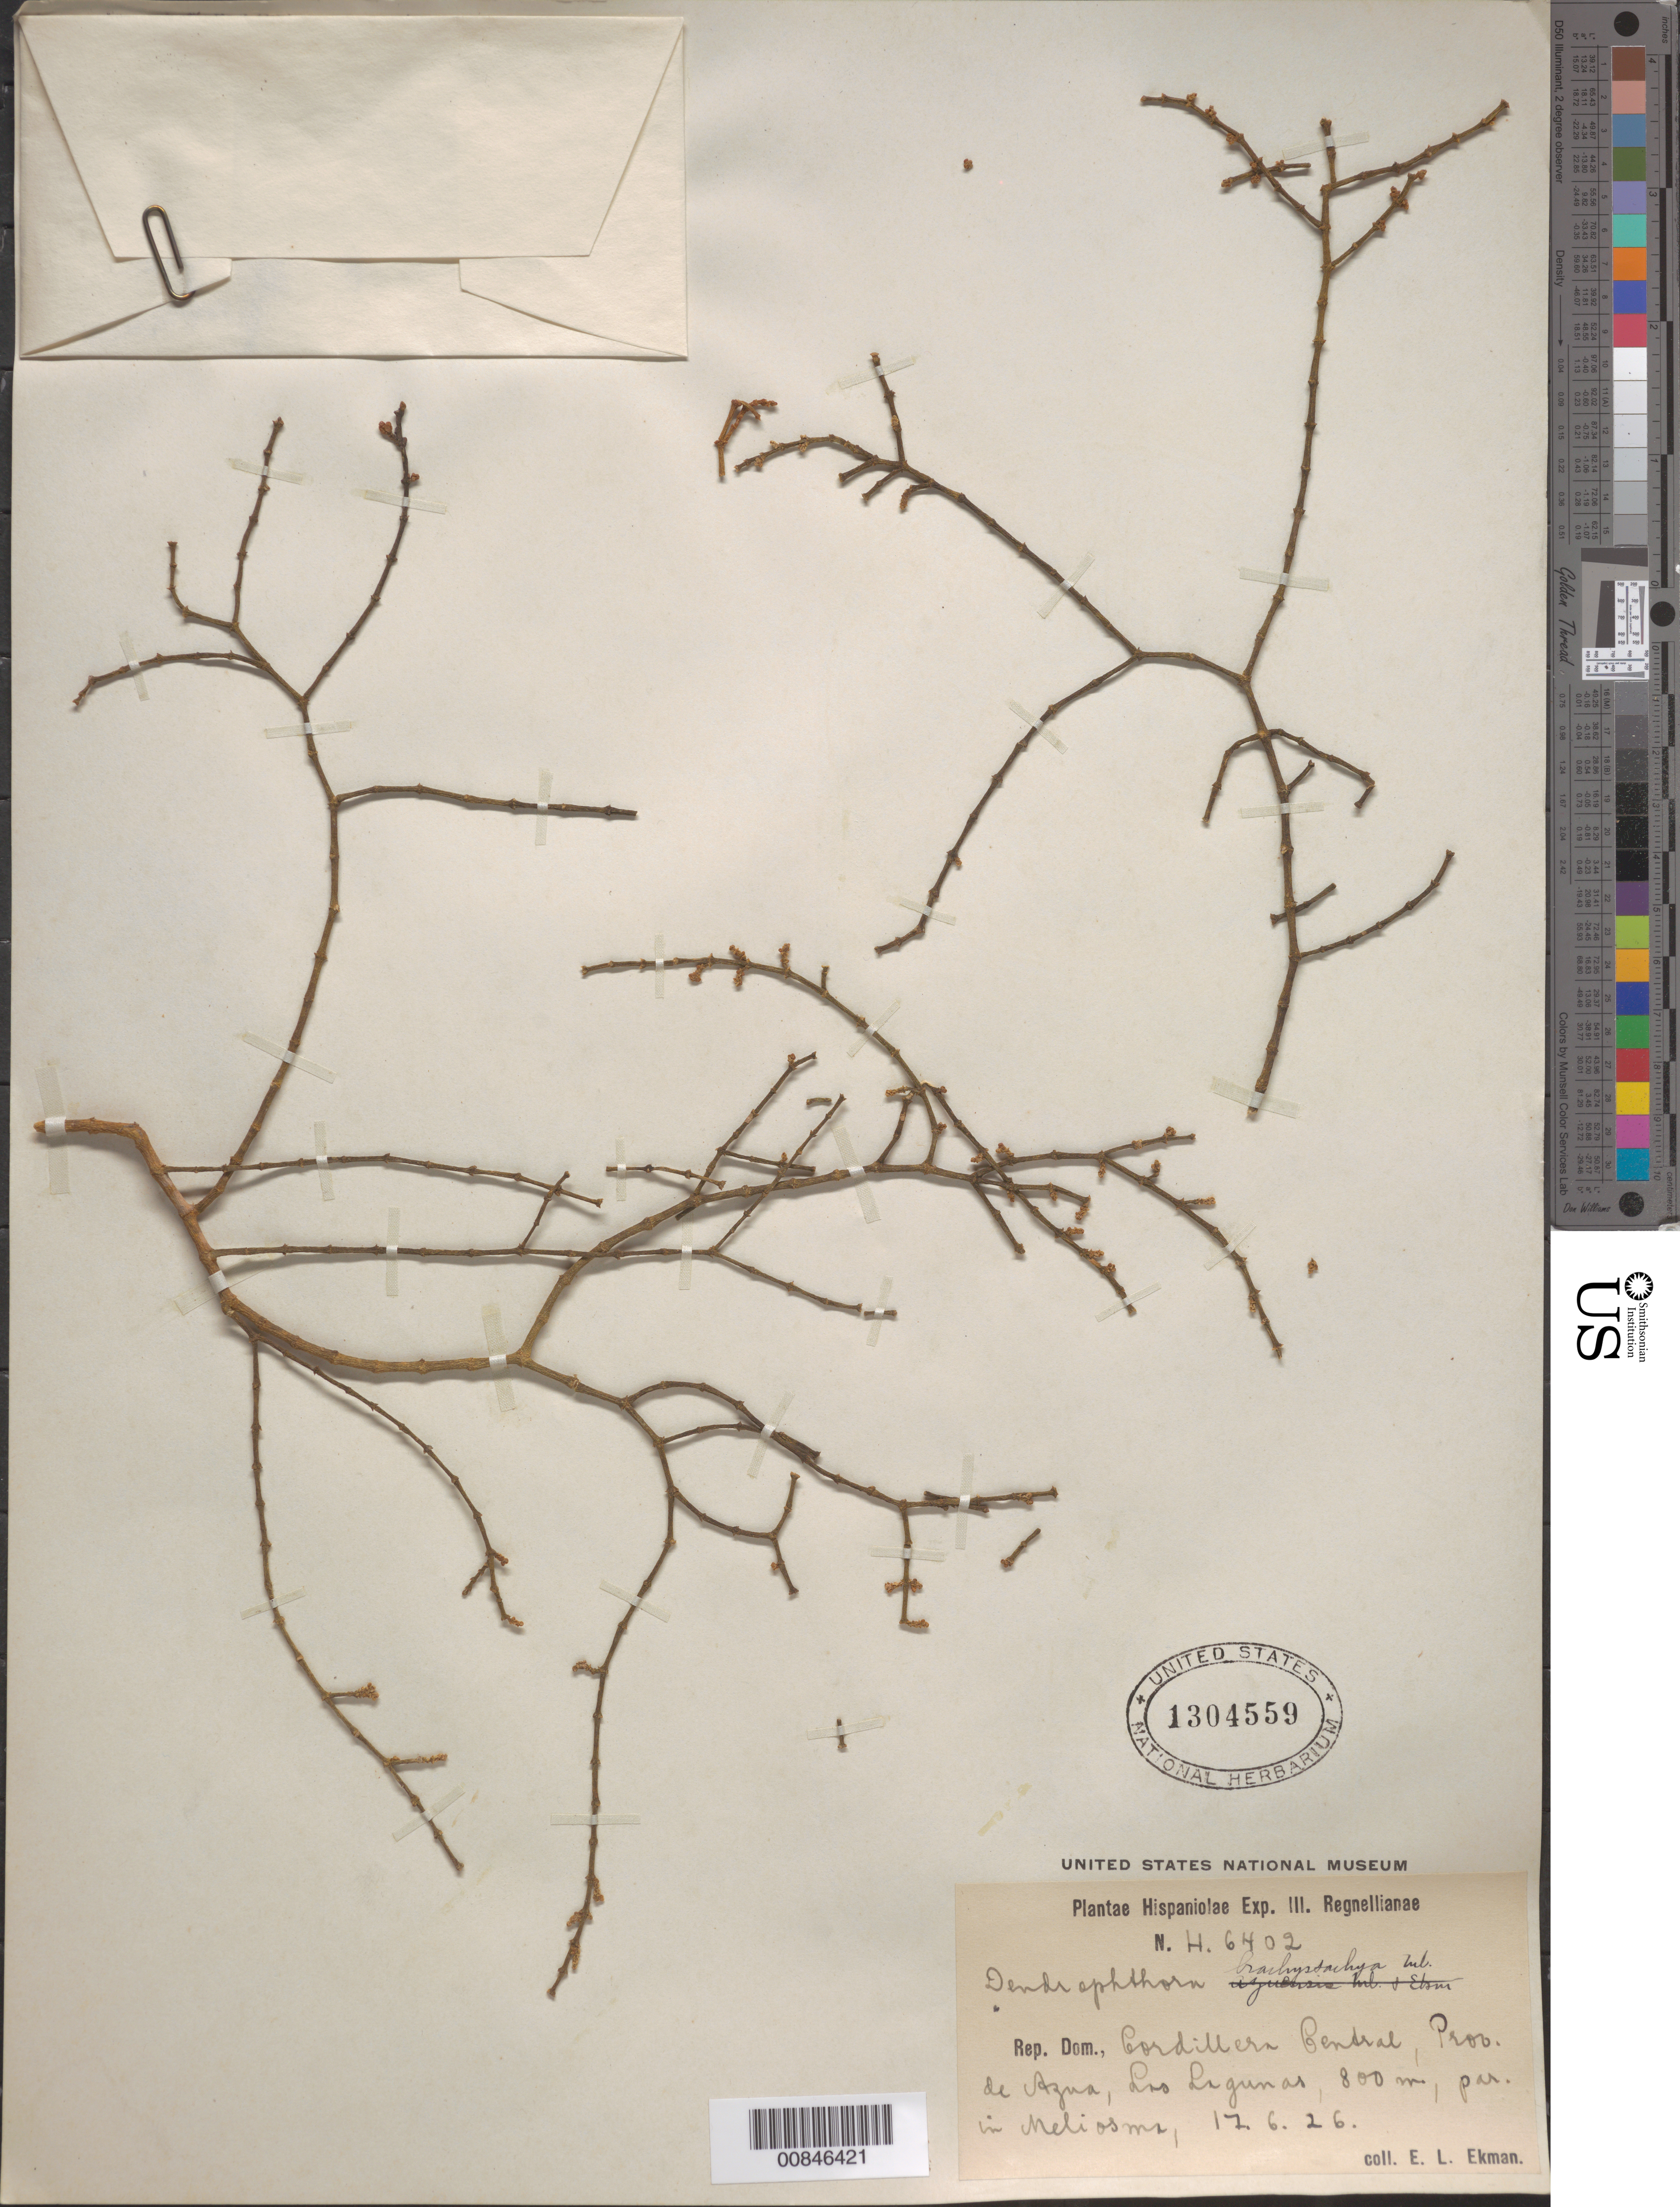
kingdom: Plantae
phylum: Tracheophyta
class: Magnoliopsida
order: Santalales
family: Viscaceae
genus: Dendrophthora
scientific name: Dendrophthora brachystachya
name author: Urb.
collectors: E. L. Ekman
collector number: H 6402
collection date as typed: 17 Jun 1926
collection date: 1926-06-17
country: Dominican Republic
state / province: Azua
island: Hispaniola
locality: Cordillera Central, Las Lagunas.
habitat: In Meliosma.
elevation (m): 800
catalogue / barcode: US 1304559